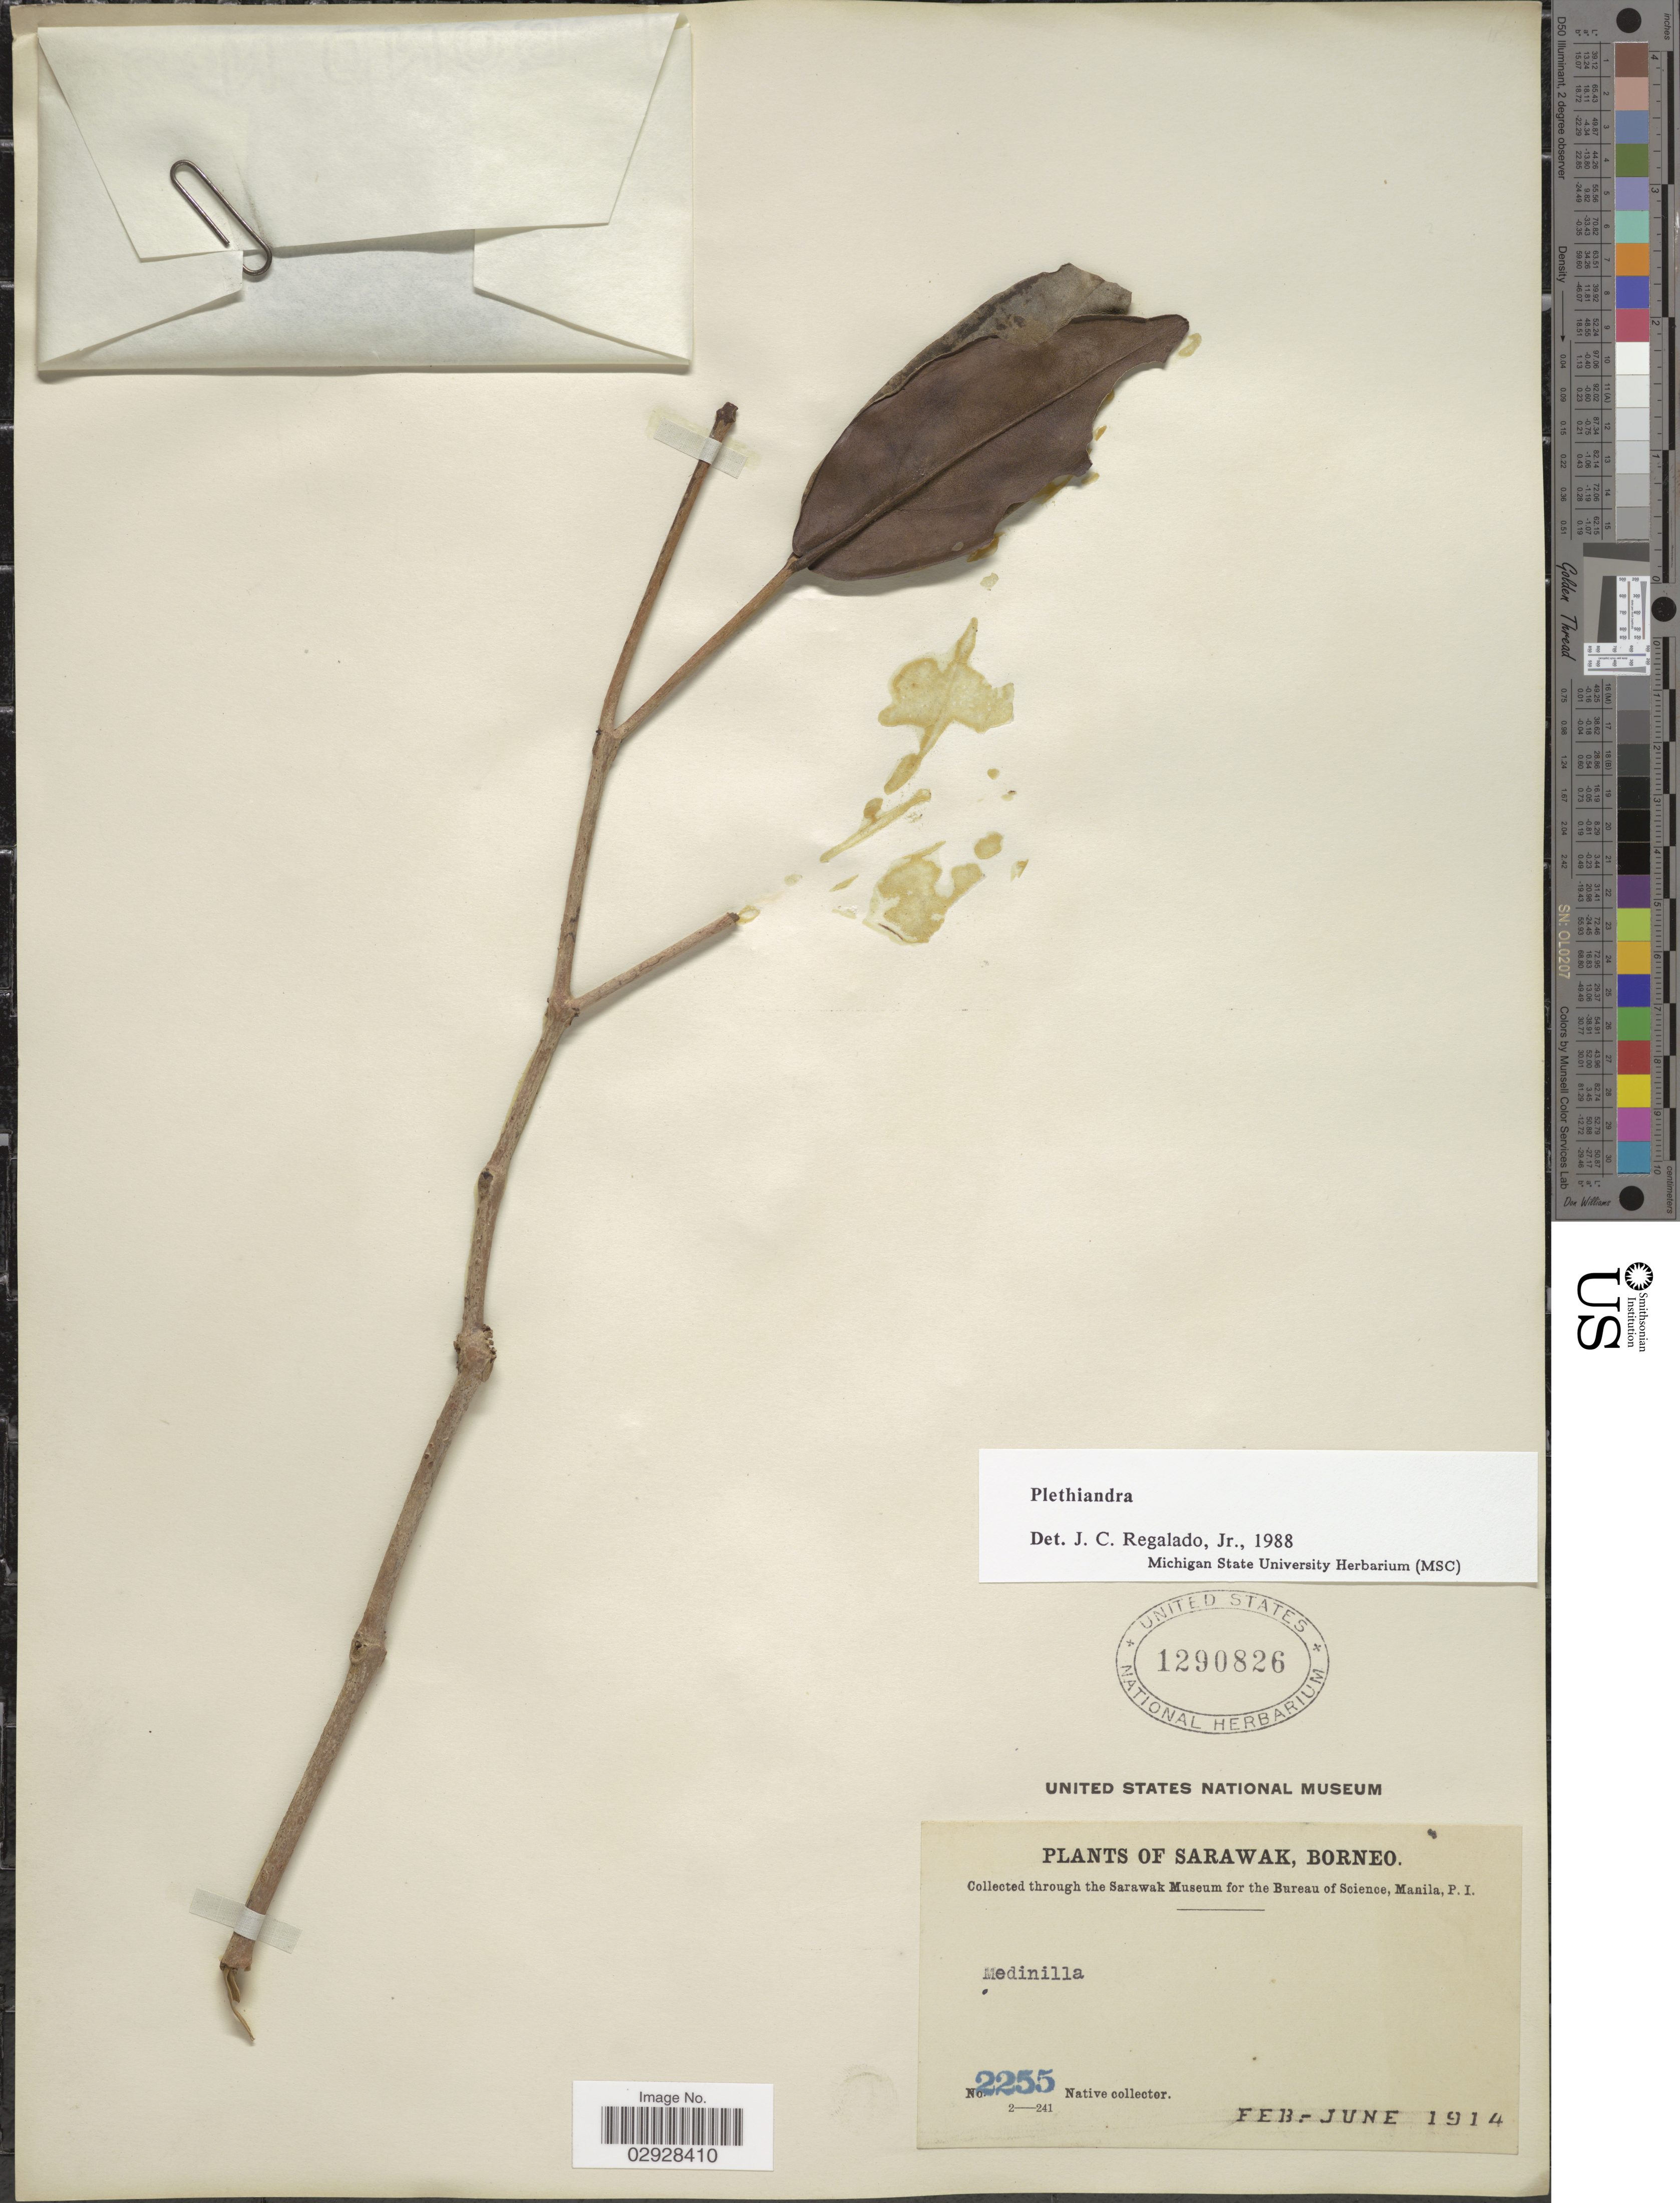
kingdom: Plantae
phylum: Tracheophyta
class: Magnoliopsida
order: Myrtales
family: Melastomataceae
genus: Plethiandra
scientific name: Plethiandra sp.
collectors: Native collector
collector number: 2255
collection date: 1914-02/1914-06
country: Malaysia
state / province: Sarawak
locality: Borneo.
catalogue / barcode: US 1290826